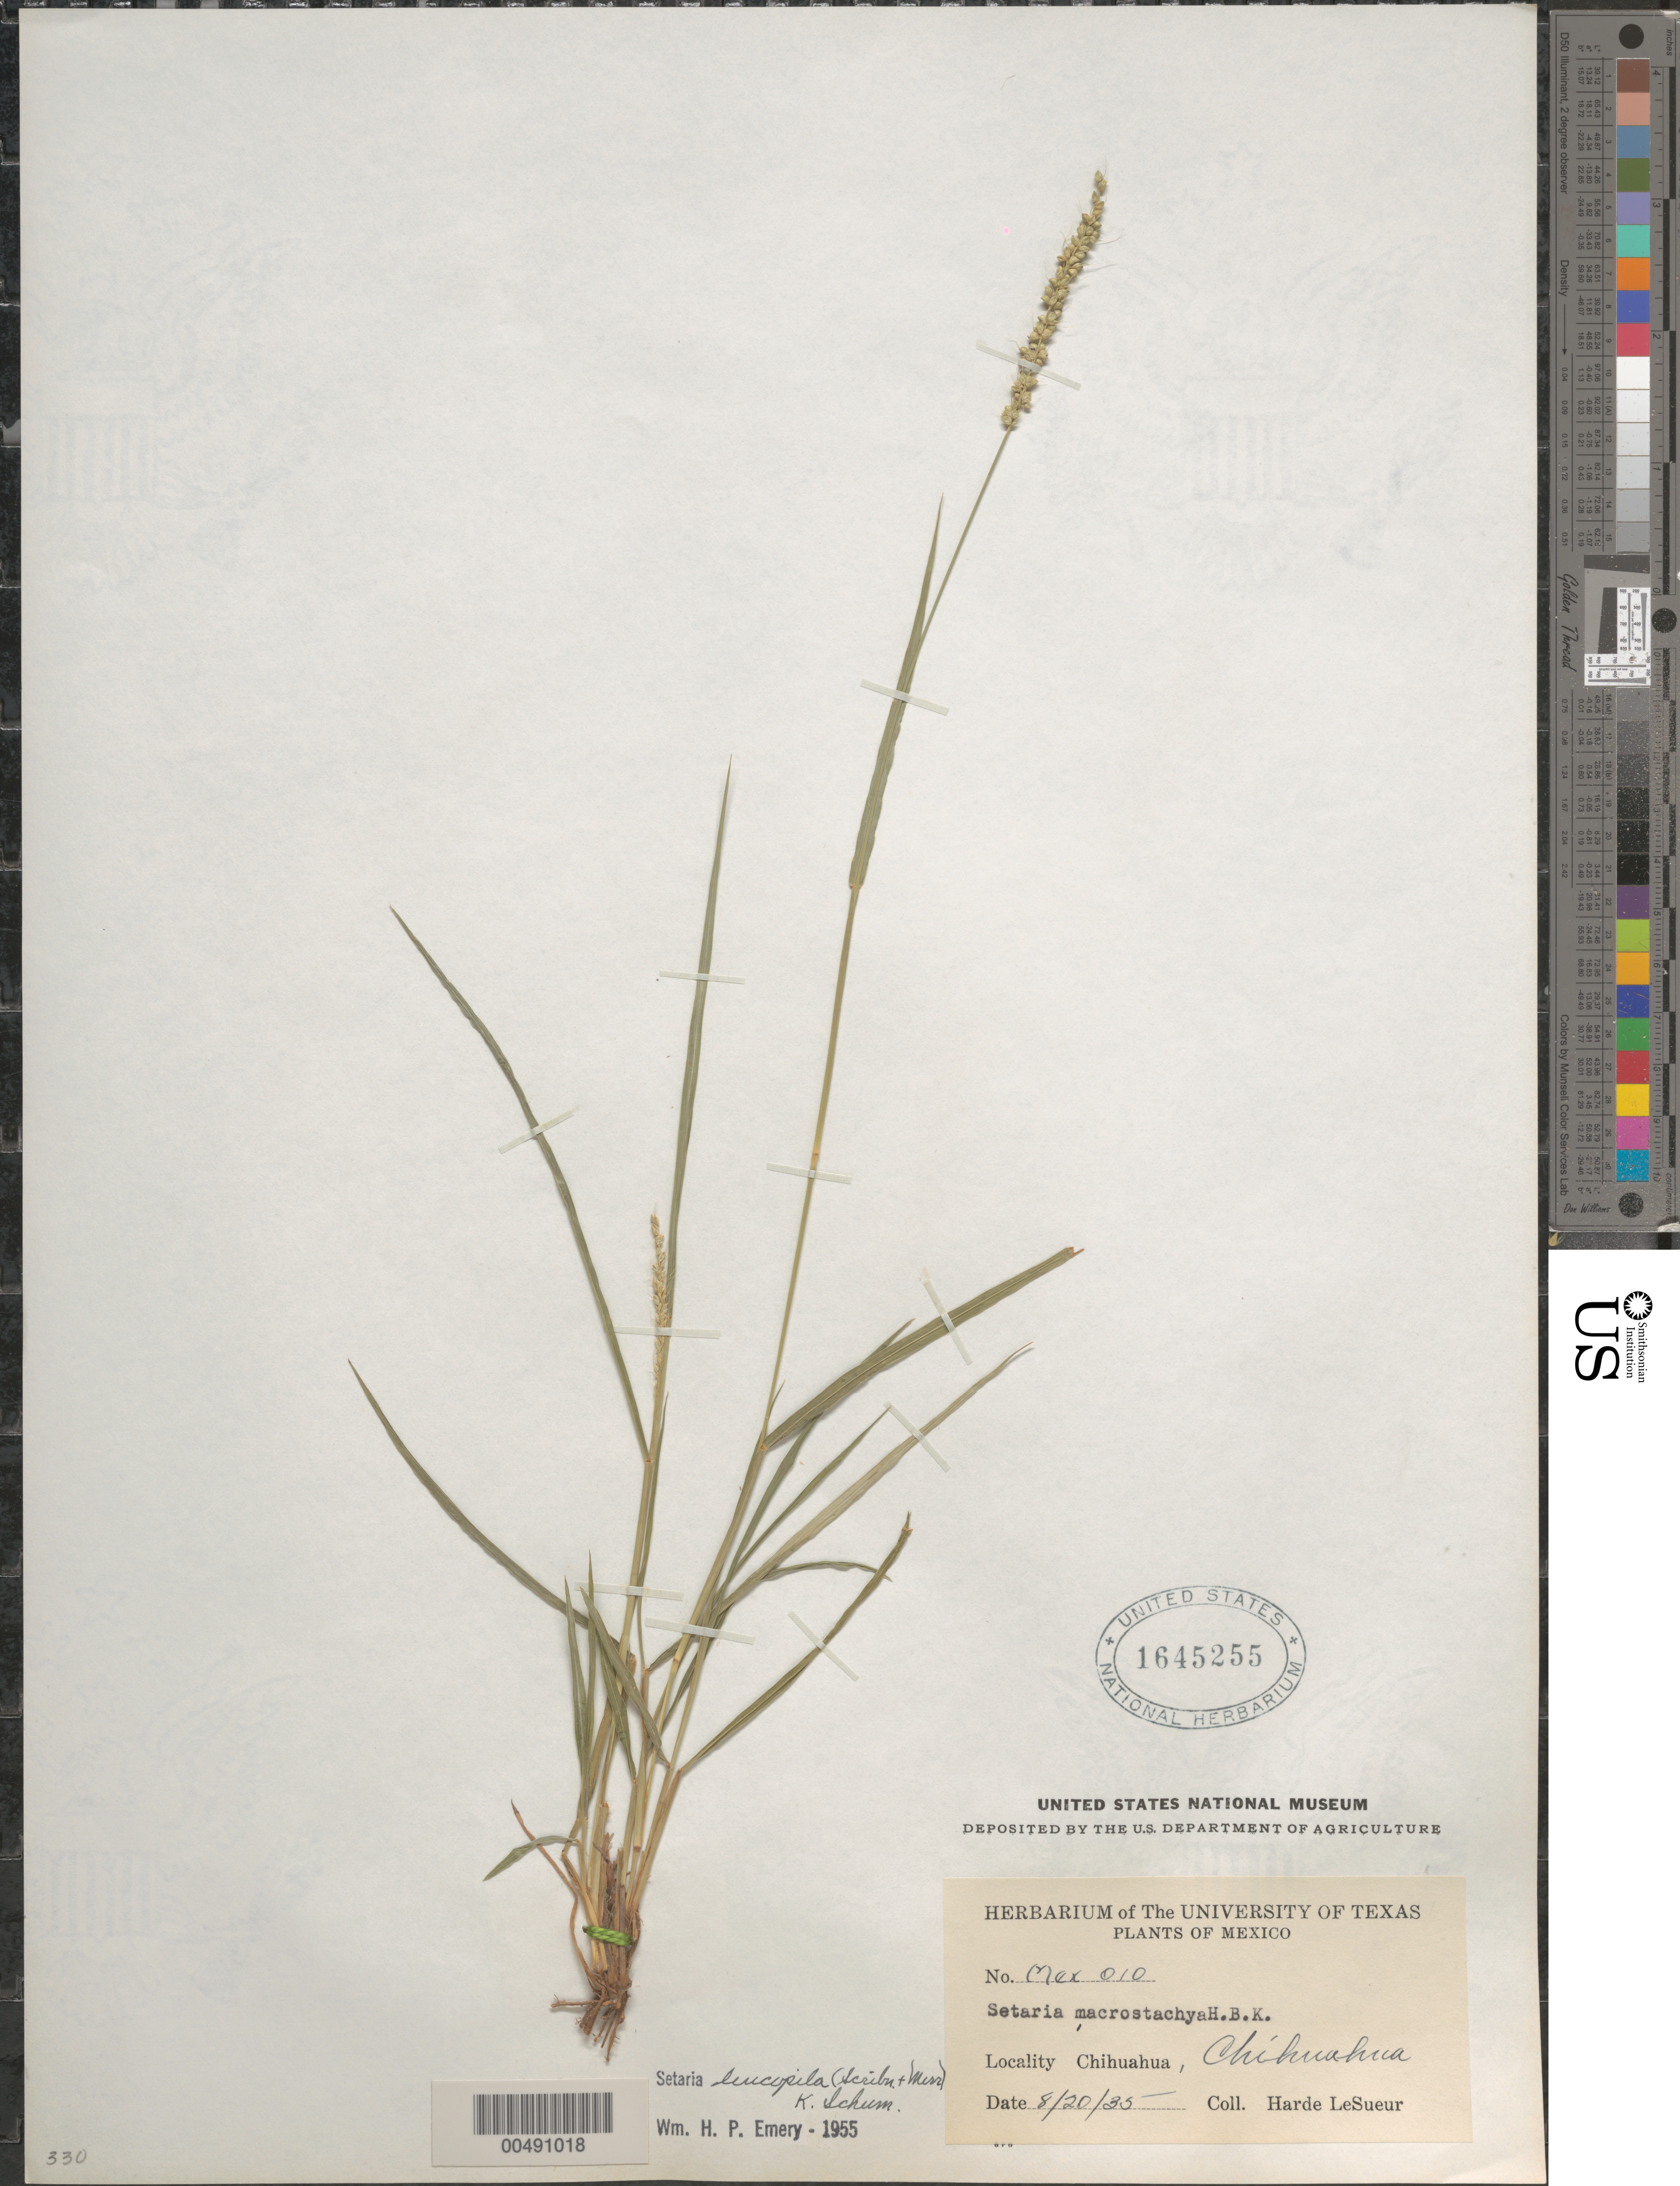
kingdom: Plantae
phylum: Tracheophyta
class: Liliopsida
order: Poales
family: Poaceae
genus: Setaria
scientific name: Setaria leucopila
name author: (Scribn. & Merr.) K. Schum.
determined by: Emery, W. H. P.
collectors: D. H. LeSueur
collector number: Mex-010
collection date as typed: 20 Aug 1935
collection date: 1935-08-20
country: Mexico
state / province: Chihuahua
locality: Chihuahua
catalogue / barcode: US 1645255